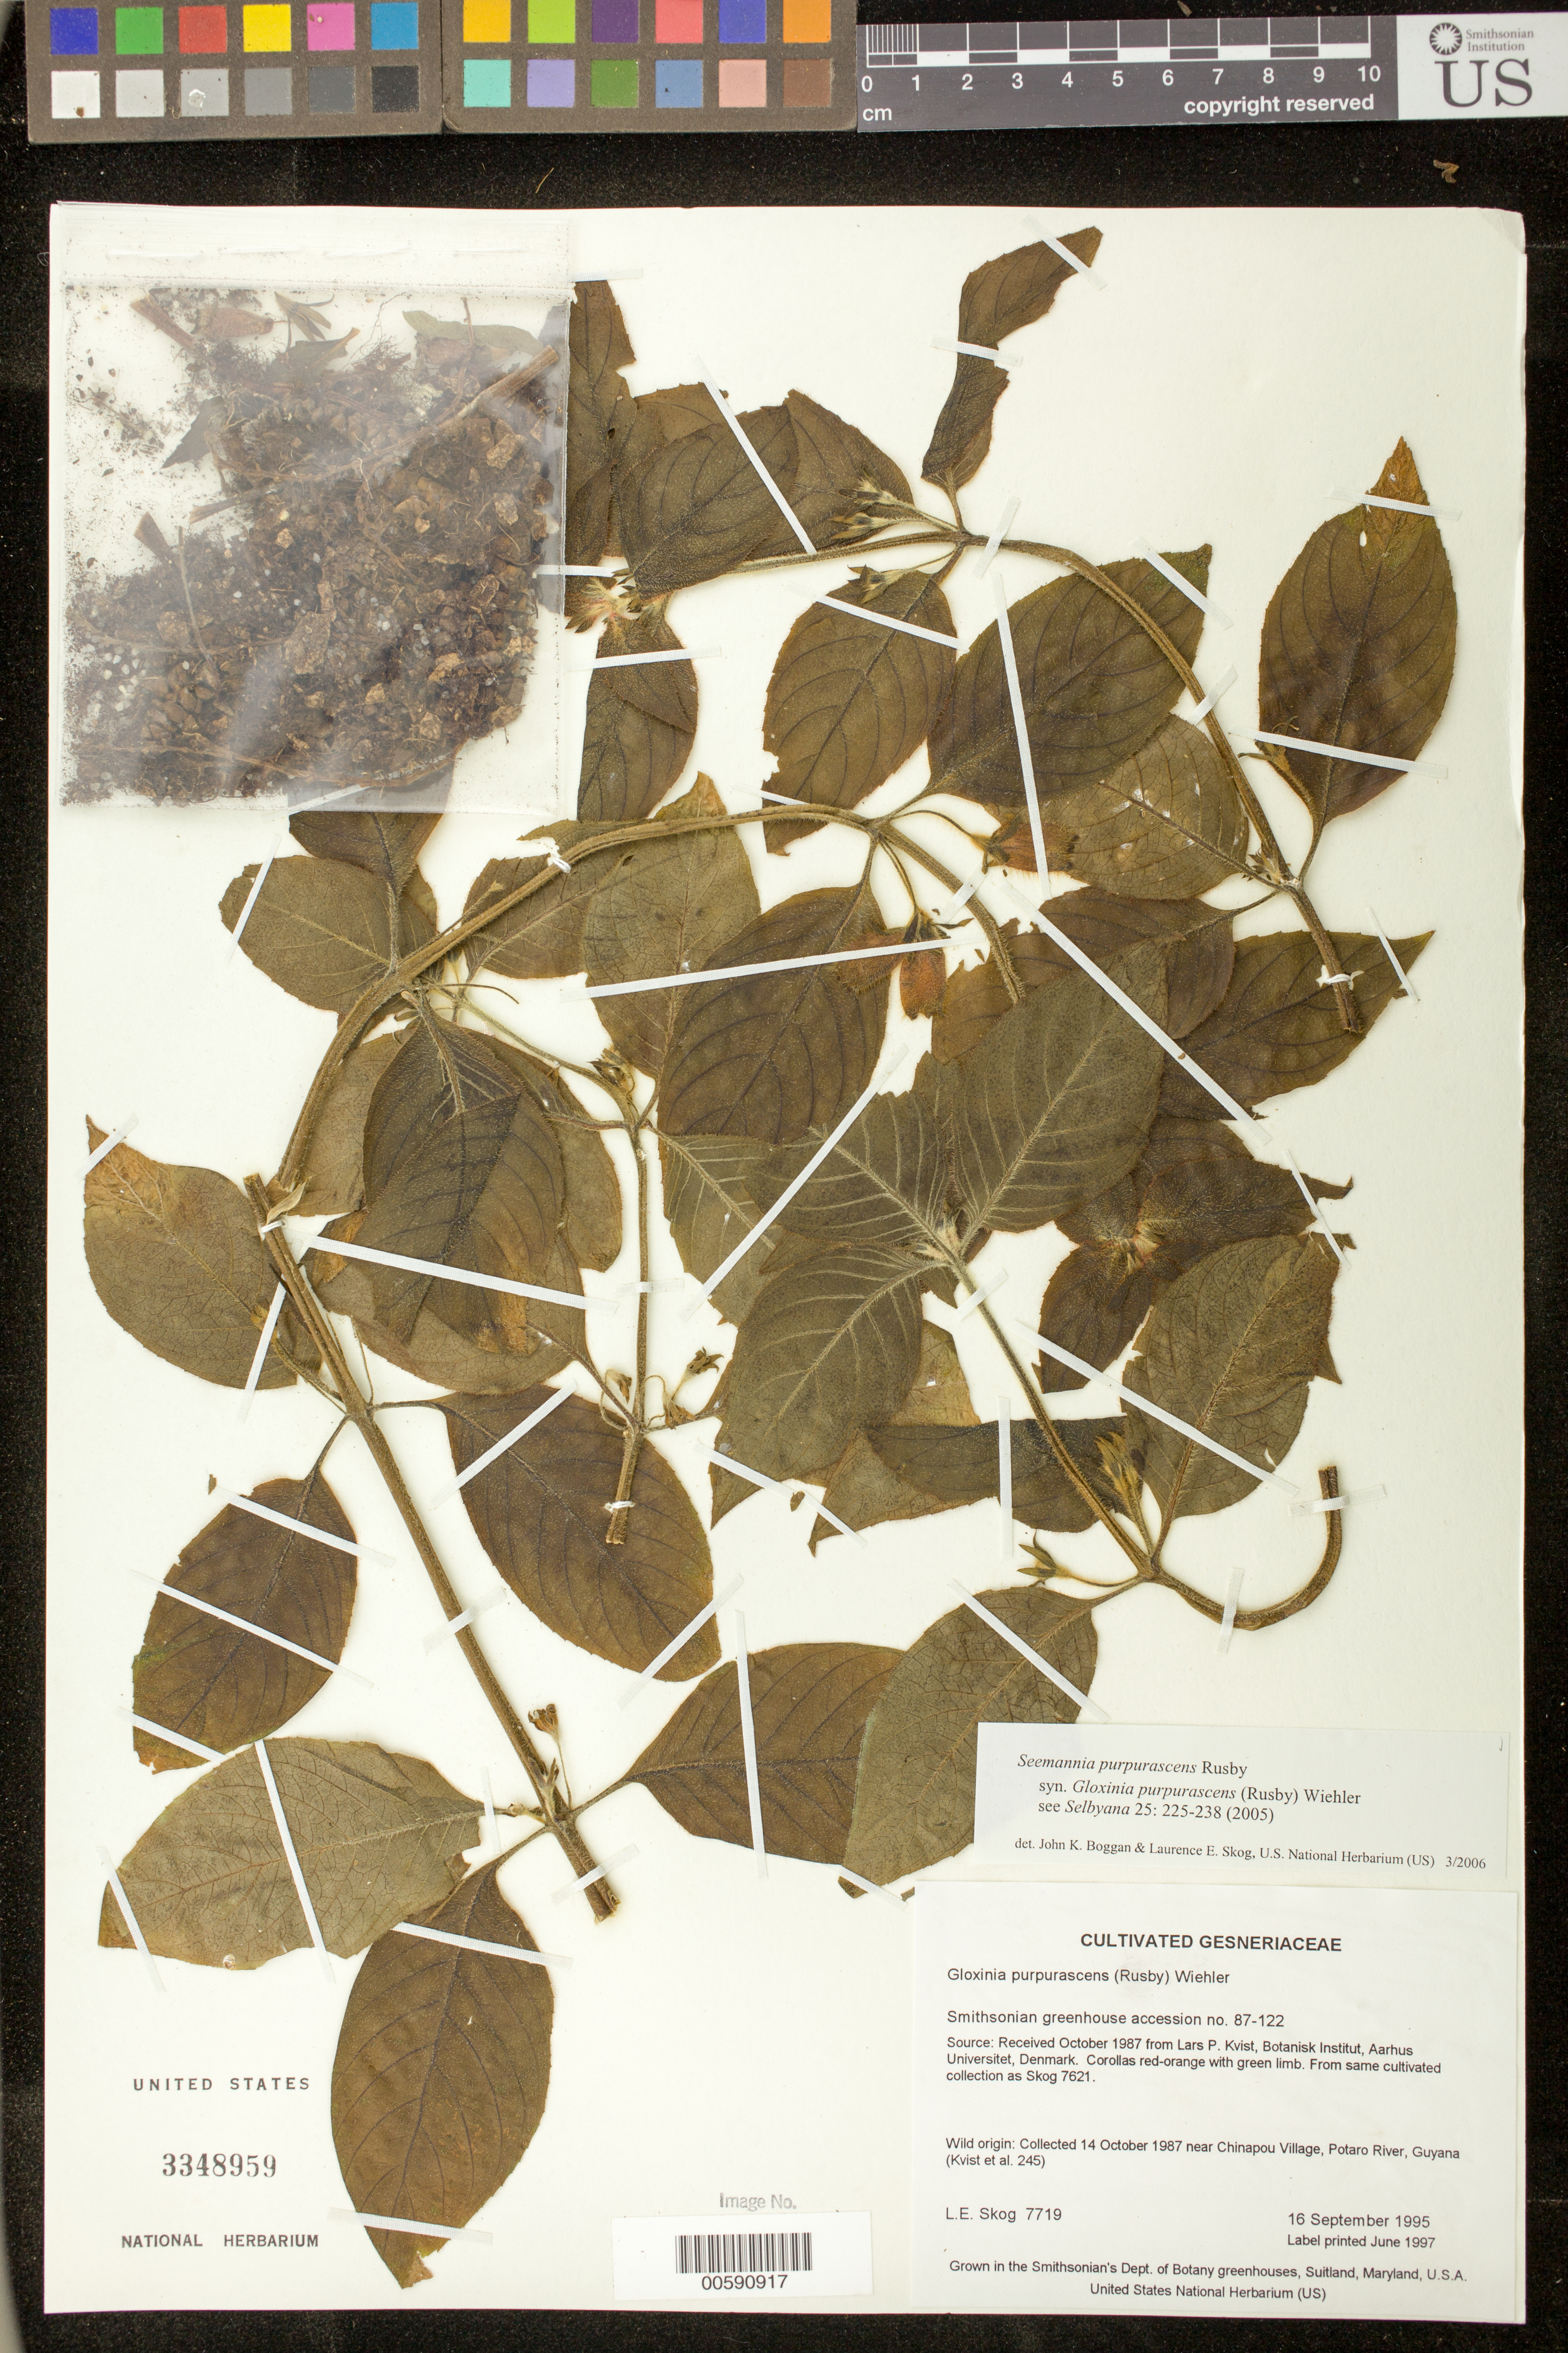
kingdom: Plantae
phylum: Tracheophyta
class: Magnoliopsida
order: Lamiales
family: Gesneriaceae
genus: Seemannia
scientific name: Seemannia purpurascens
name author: Rusby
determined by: Boggan, J. K.; Skog, L. E.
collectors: L. E. Skog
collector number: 7719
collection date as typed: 16 Sep 1995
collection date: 1995-09-16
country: Guyana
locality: Grown in the Smithsonian's Dept. of Botany greenhouses, Suitland, Maryland, U.S.A.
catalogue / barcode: US 3348959